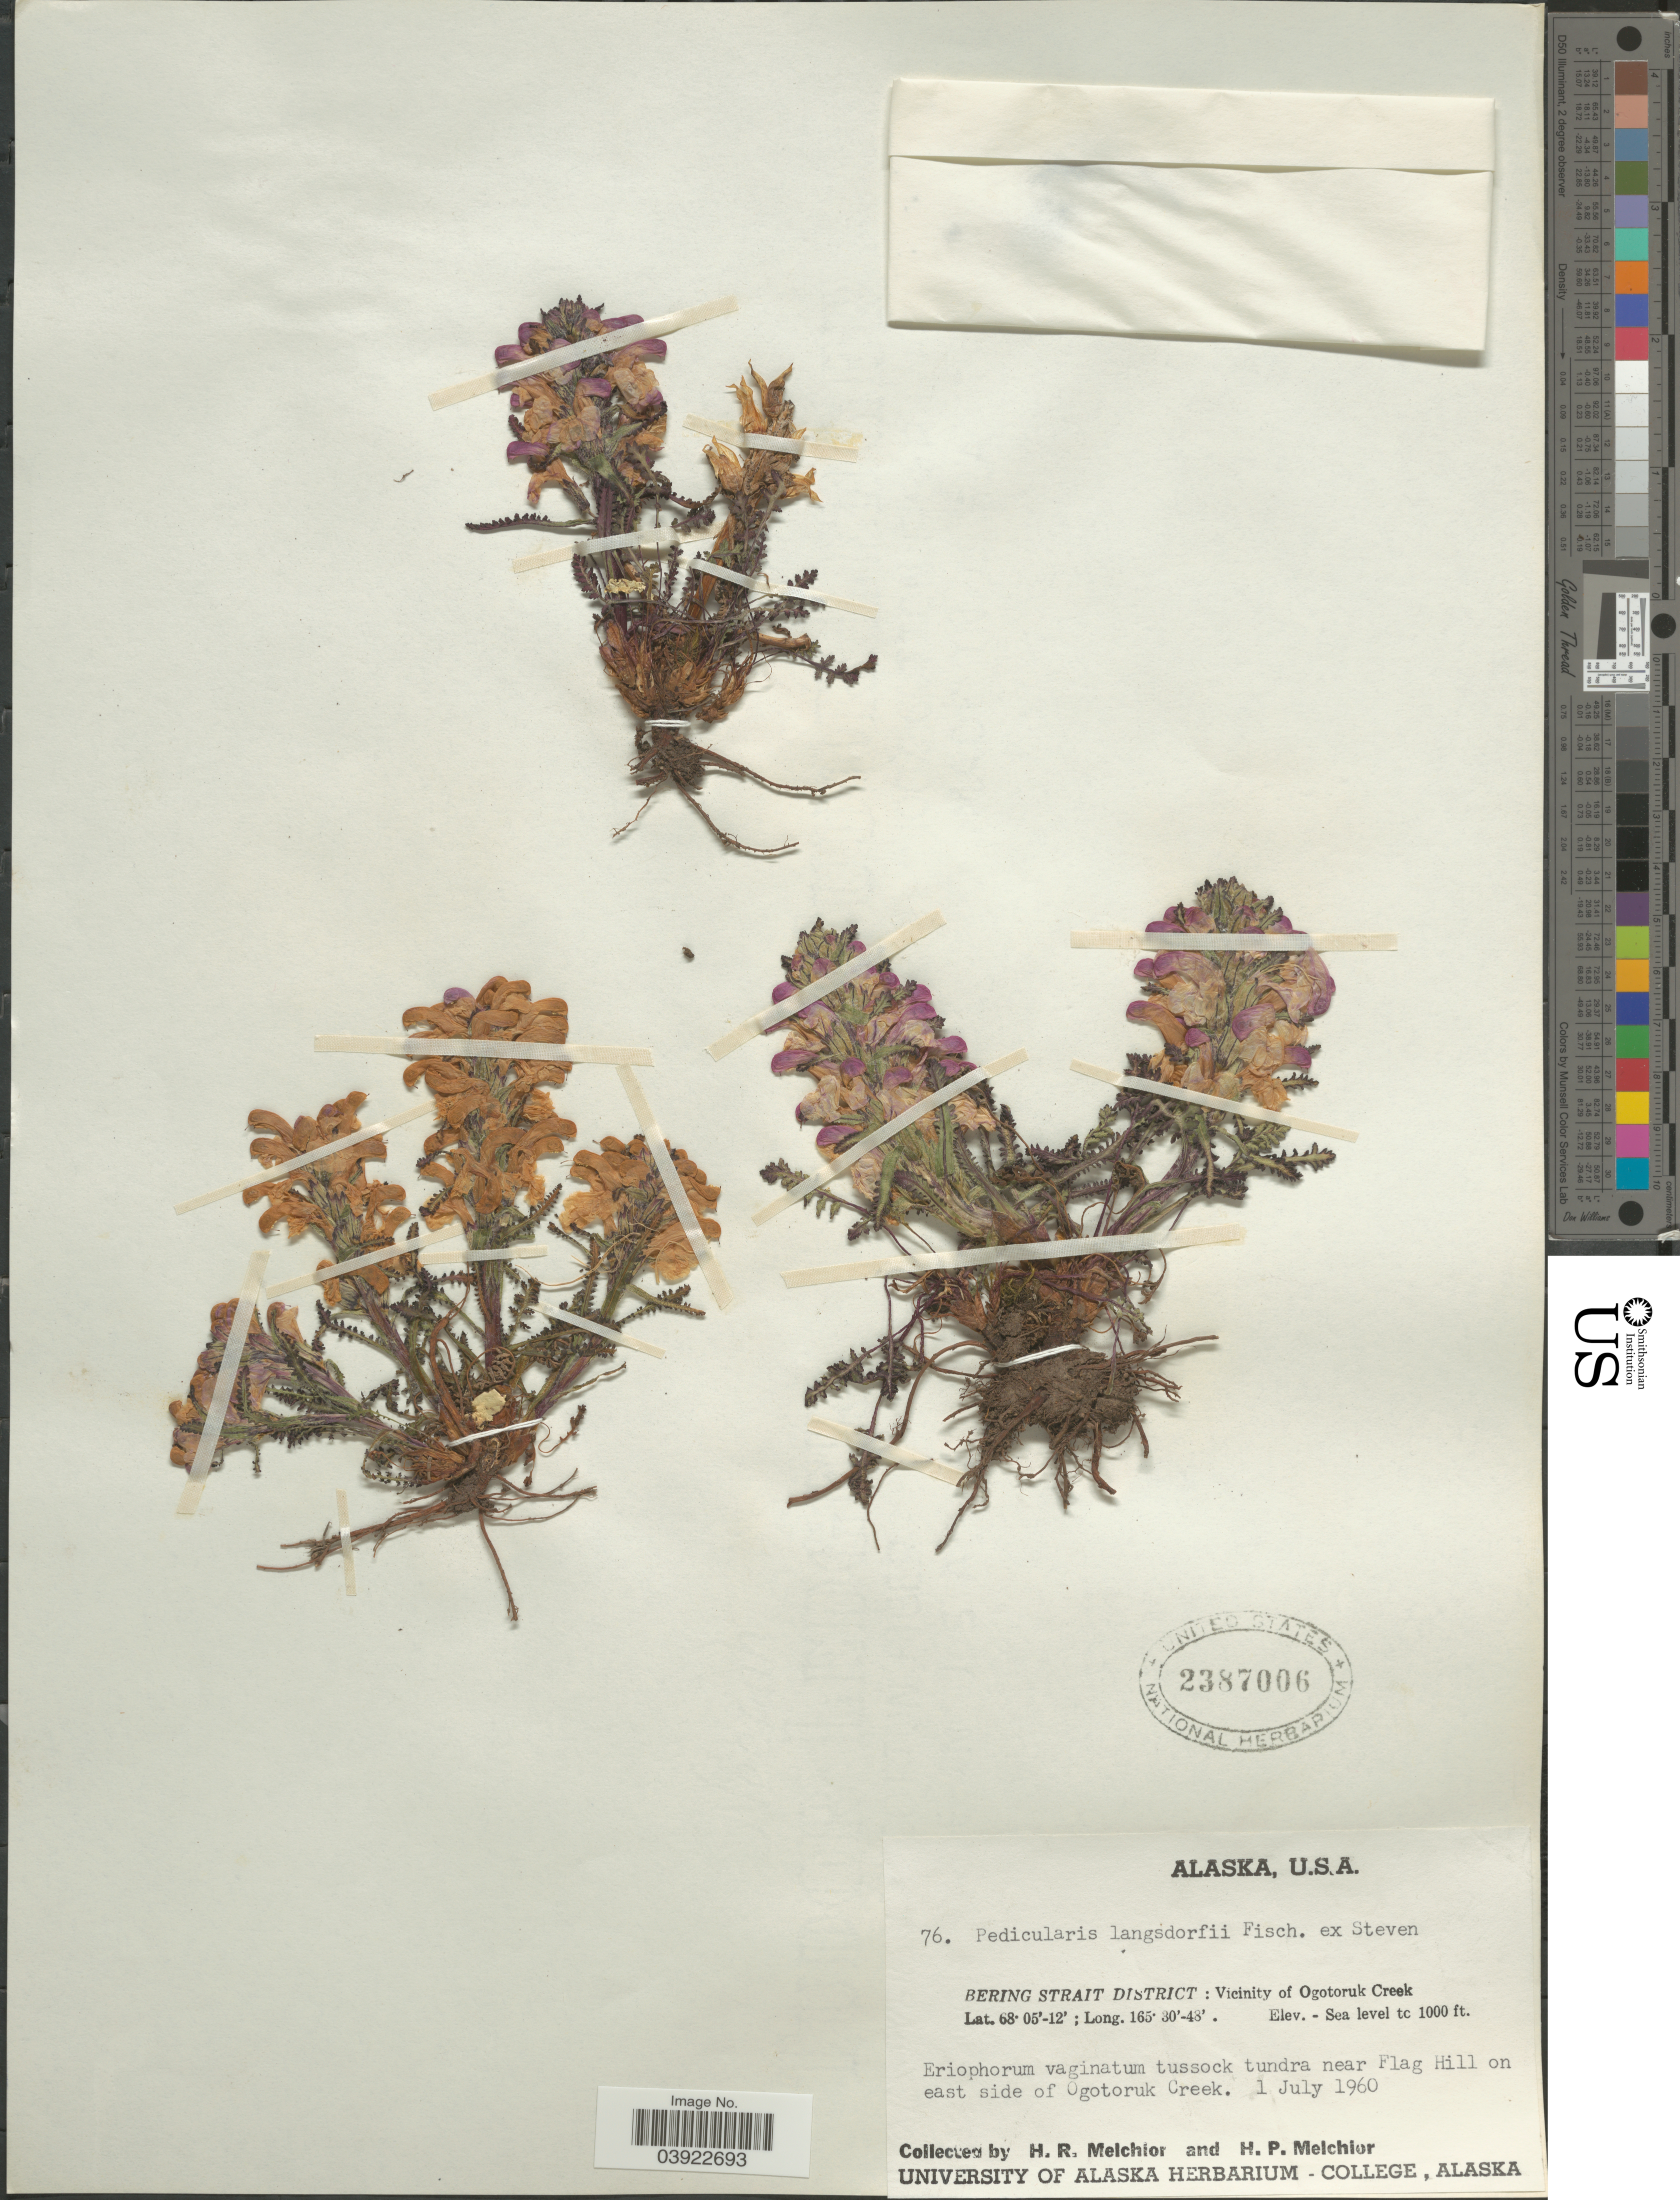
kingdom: Plantae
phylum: Tracheophyta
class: Magnoliopsida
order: Lamiales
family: Orobanchaceae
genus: Pedicularis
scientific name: Pedicularis langsdorffii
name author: Fisch. ex Steven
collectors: H. R. Melchior & H. P. Melchior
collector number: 76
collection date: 1960-07-01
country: United States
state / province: Alaska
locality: Bering Strait District: Vicinity of Ogotoruk Creek. Eriophorum vaginatum tussock tundra near Flag Hill on east side of Ogotoruk Creek.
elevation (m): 0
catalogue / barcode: US 2387006